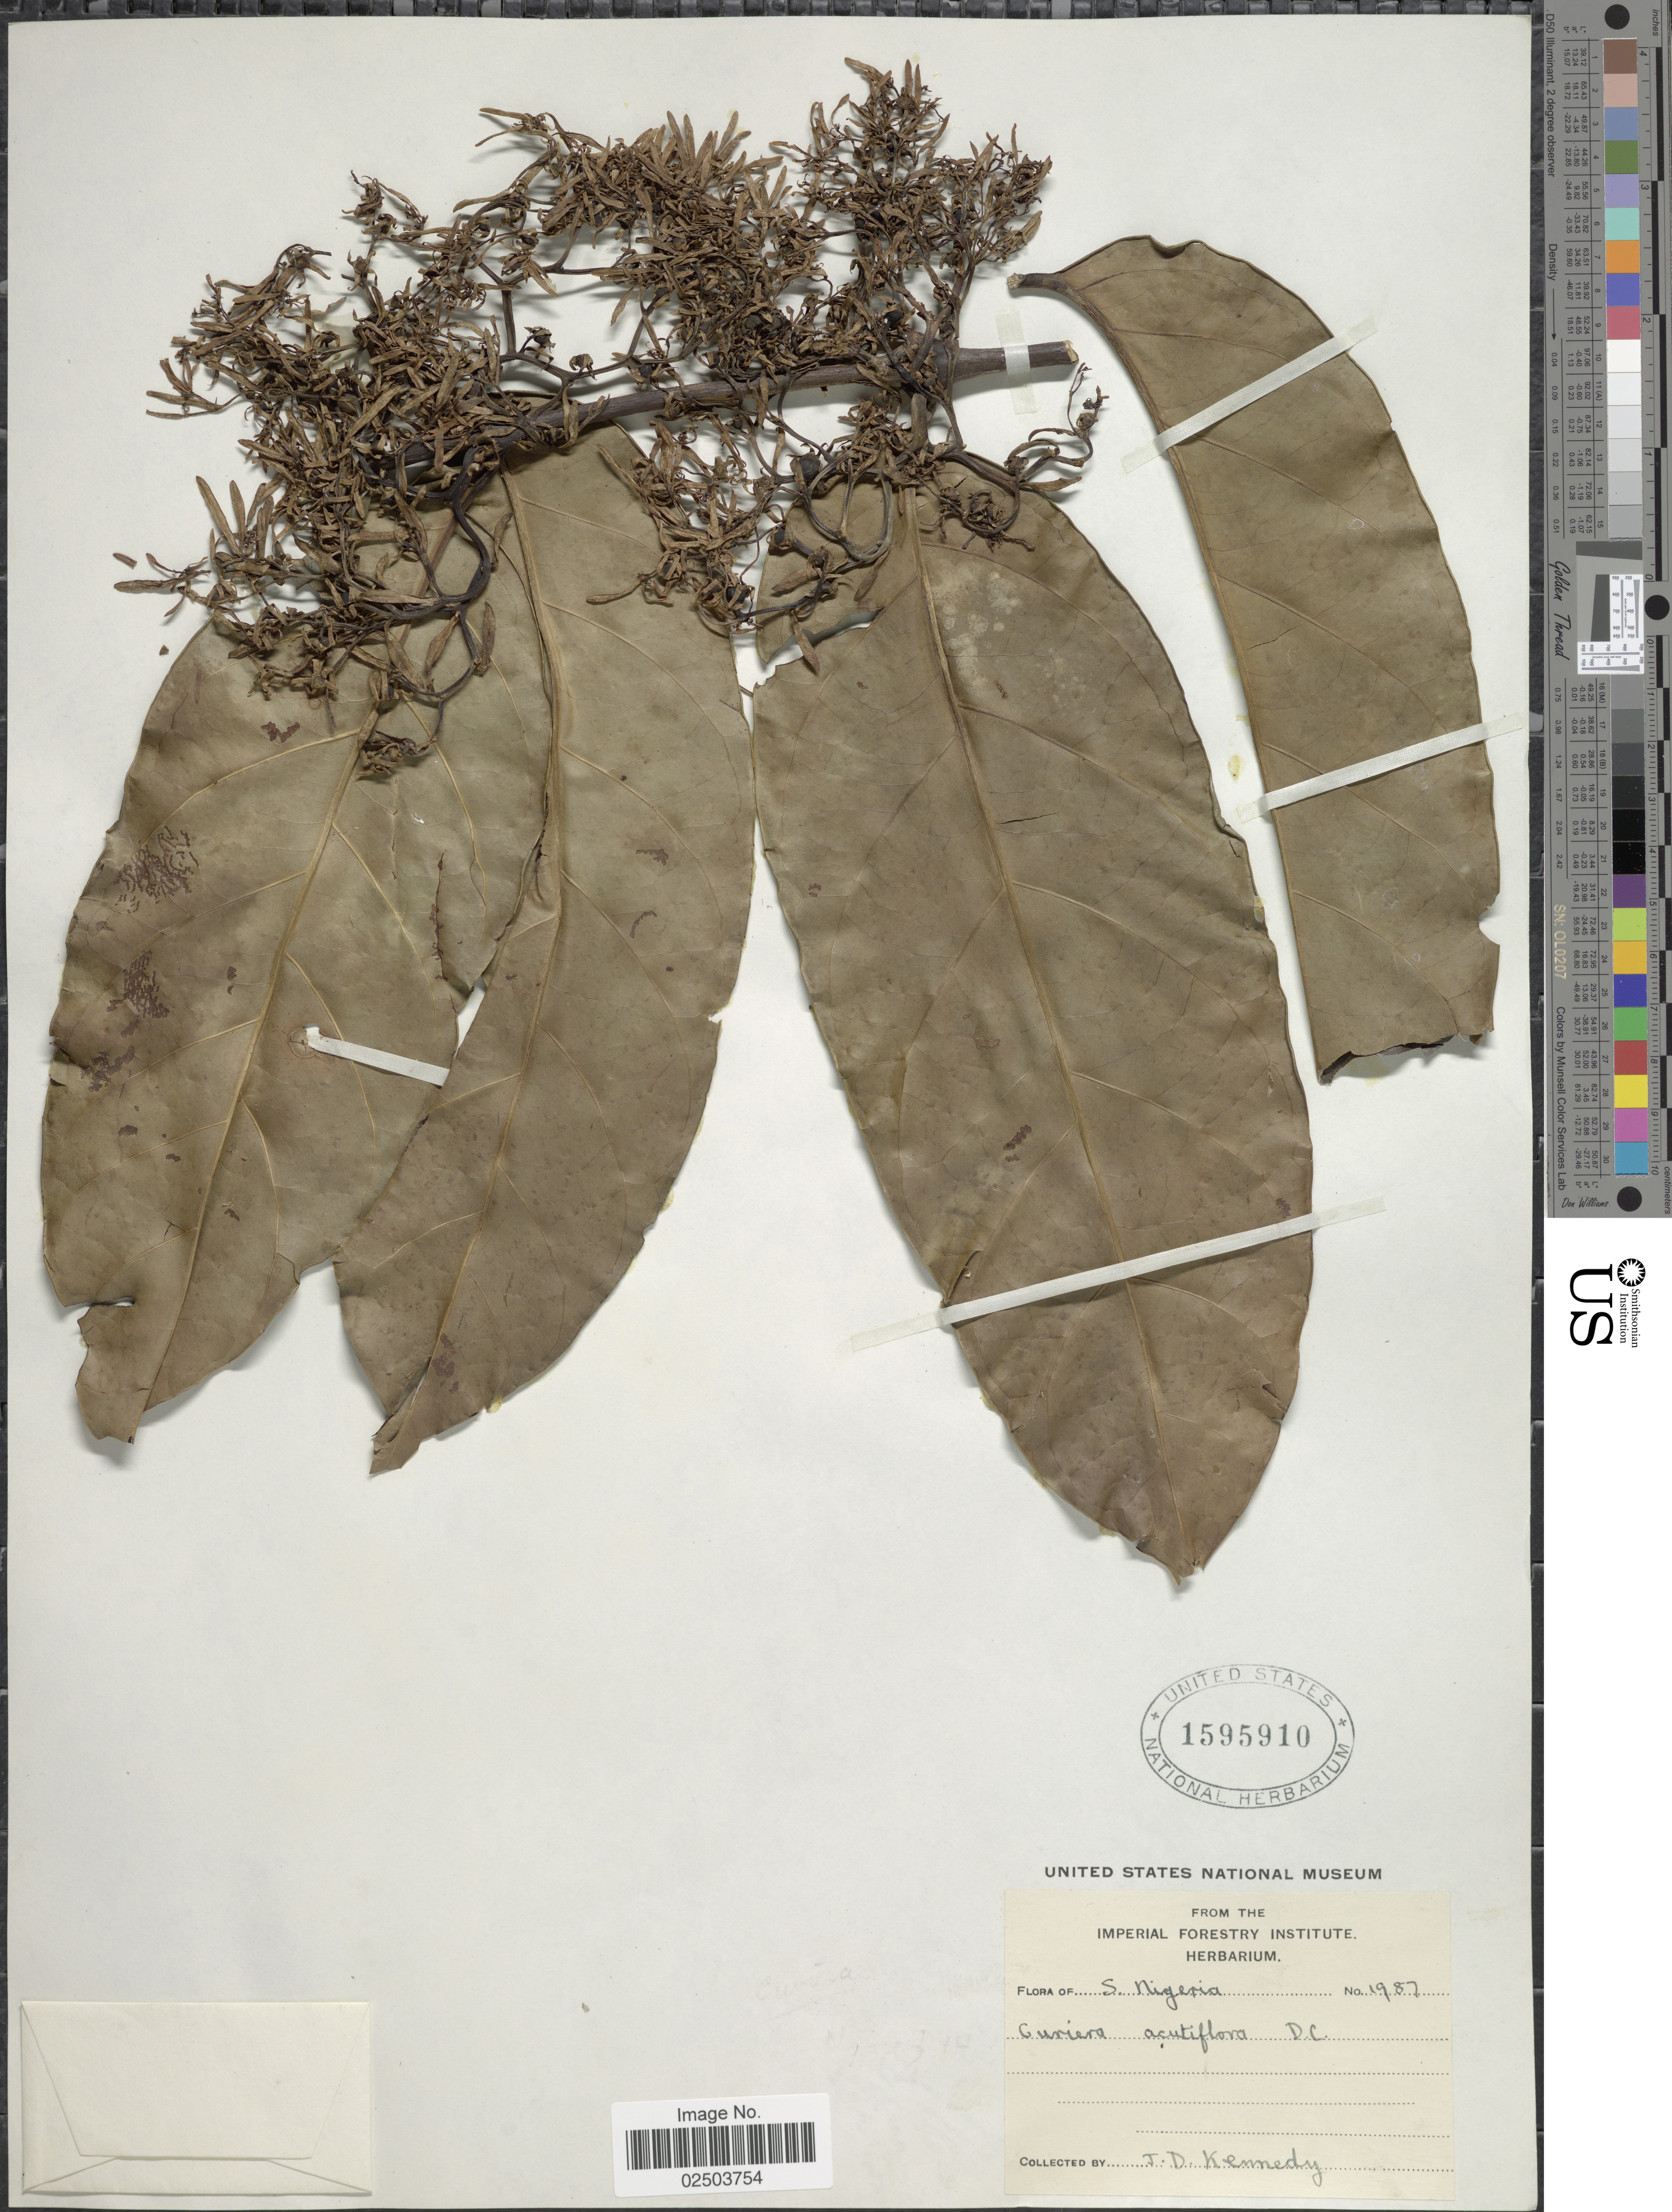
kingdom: Plantae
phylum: Tracheophyta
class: Magnoliopsida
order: Gentianales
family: Rubiaceae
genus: Cuviera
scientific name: Cuviera acutiflora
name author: DC.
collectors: J. D. Kennedy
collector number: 1987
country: Nigeria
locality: S. Nigeria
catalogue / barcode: US 1595910